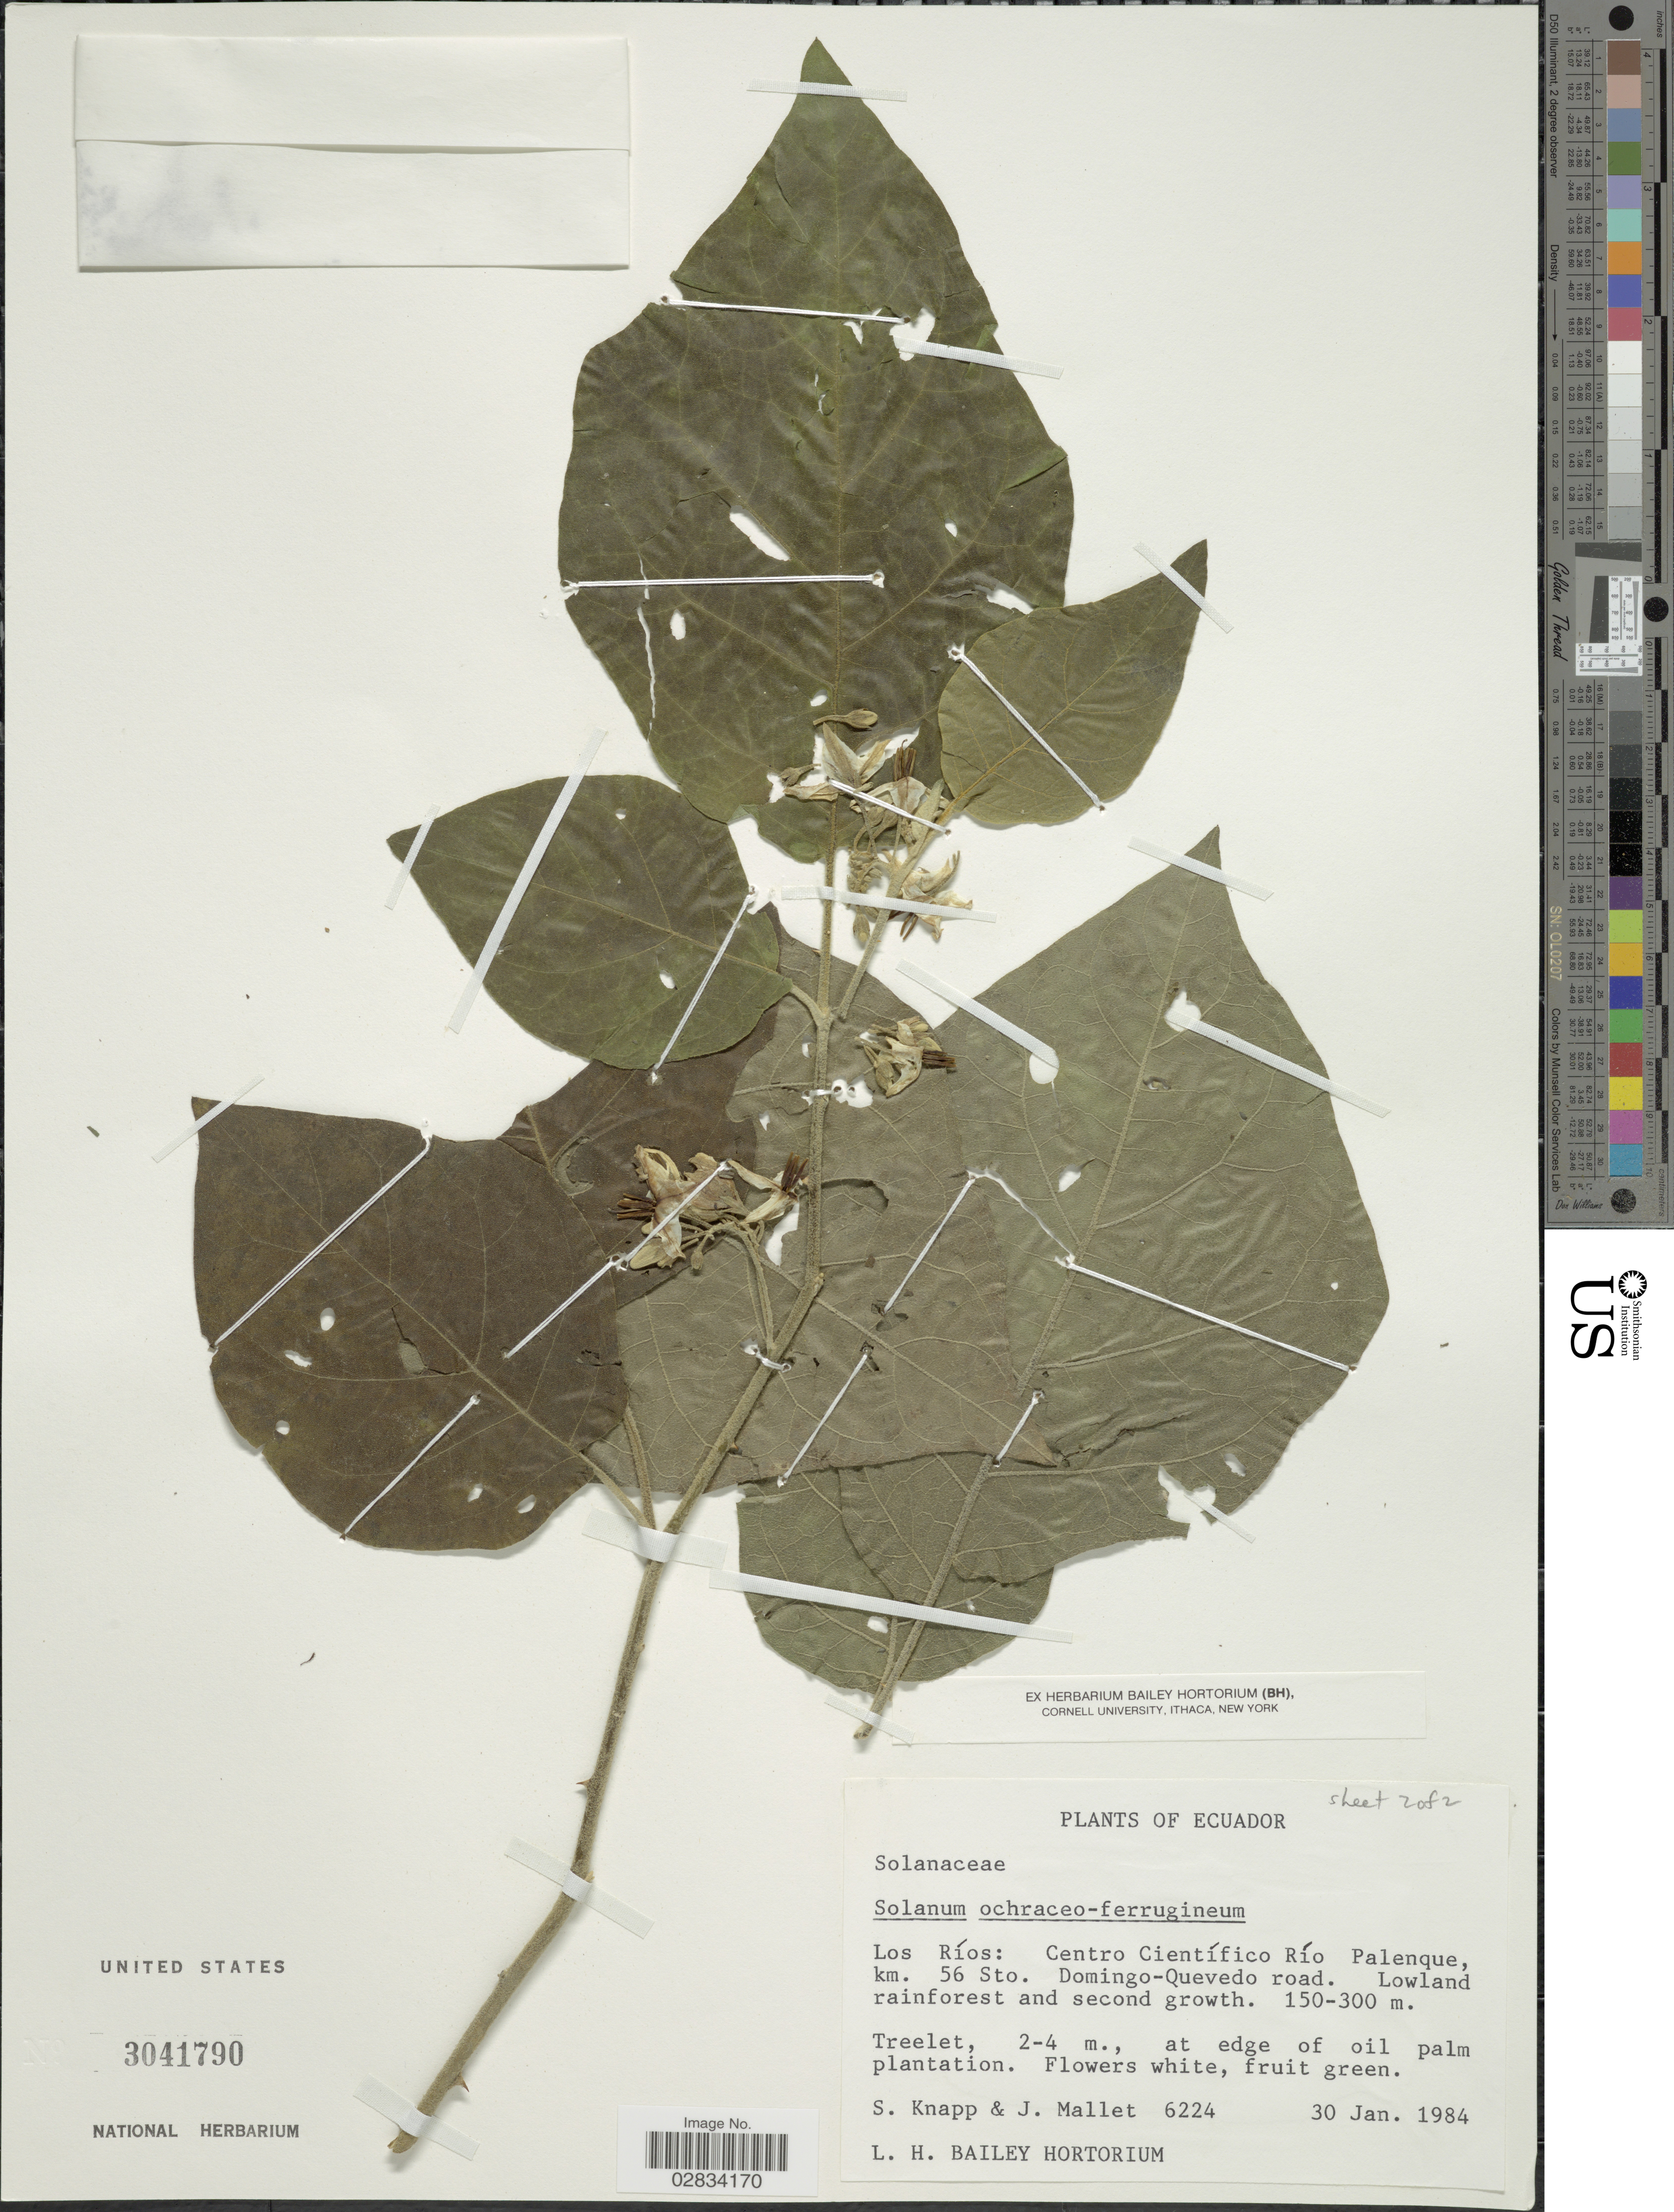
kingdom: Plantae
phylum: Tracheophyta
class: Magnoliopsida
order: Solanales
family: Solanaceae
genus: Solanum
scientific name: Solanum ochraceo-ferrugineum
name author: (Dunal) Fernald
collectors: S. Knapp & J. Mallet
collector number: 6224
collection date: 1984-01-30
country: Ecuador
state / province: Los Ríos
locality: Centro Científico Río Palenque, km. 56 Sto. Domingo-Quevedo road.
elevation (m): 150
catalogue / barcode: US 3041790